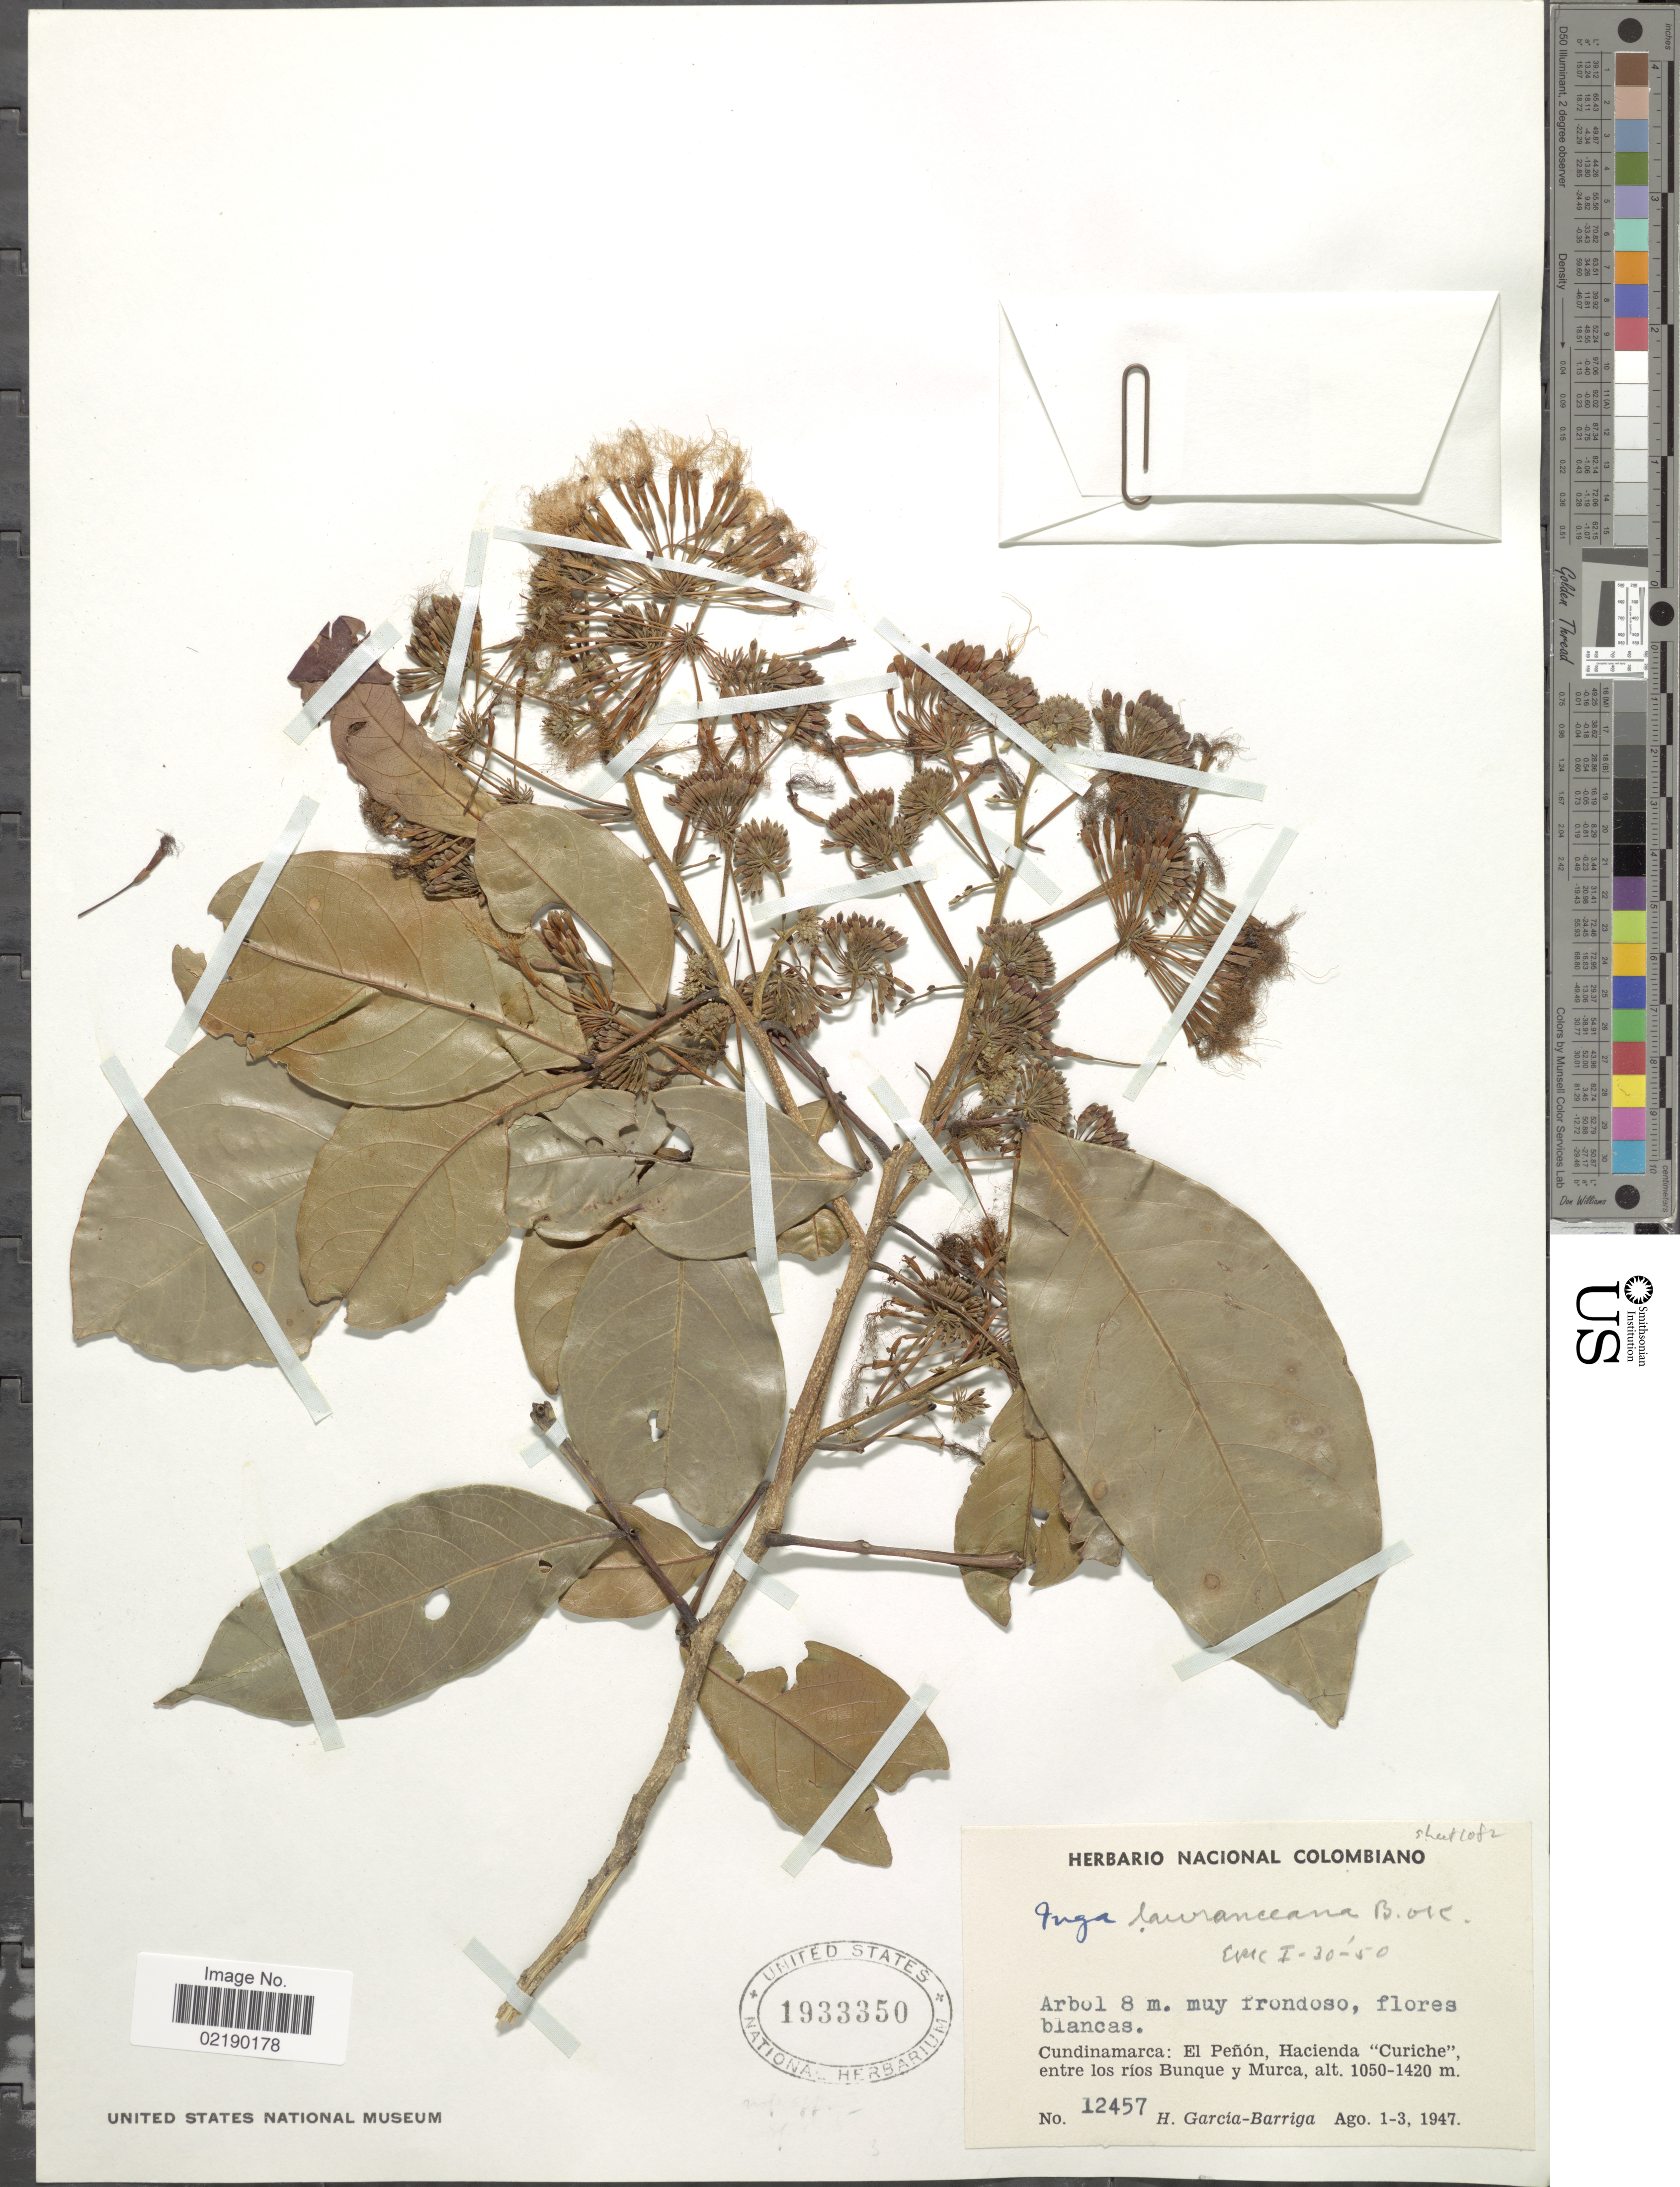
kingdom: Plantae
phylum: Tracheophyta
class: Magnoliopsida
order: Fabales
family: Fabaceae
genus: Inga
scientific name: Inga umbellifera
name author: (Vahl) Steud. ex DC.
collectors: H. García Barriga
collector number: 12457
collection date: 1947-08-01/1947-08-03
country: Colombia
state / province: Cundinamarca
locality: El Penon, Hacienda "Curiche". entre los rios Bunque y Murca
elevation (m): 1050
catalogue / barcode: US 1933350